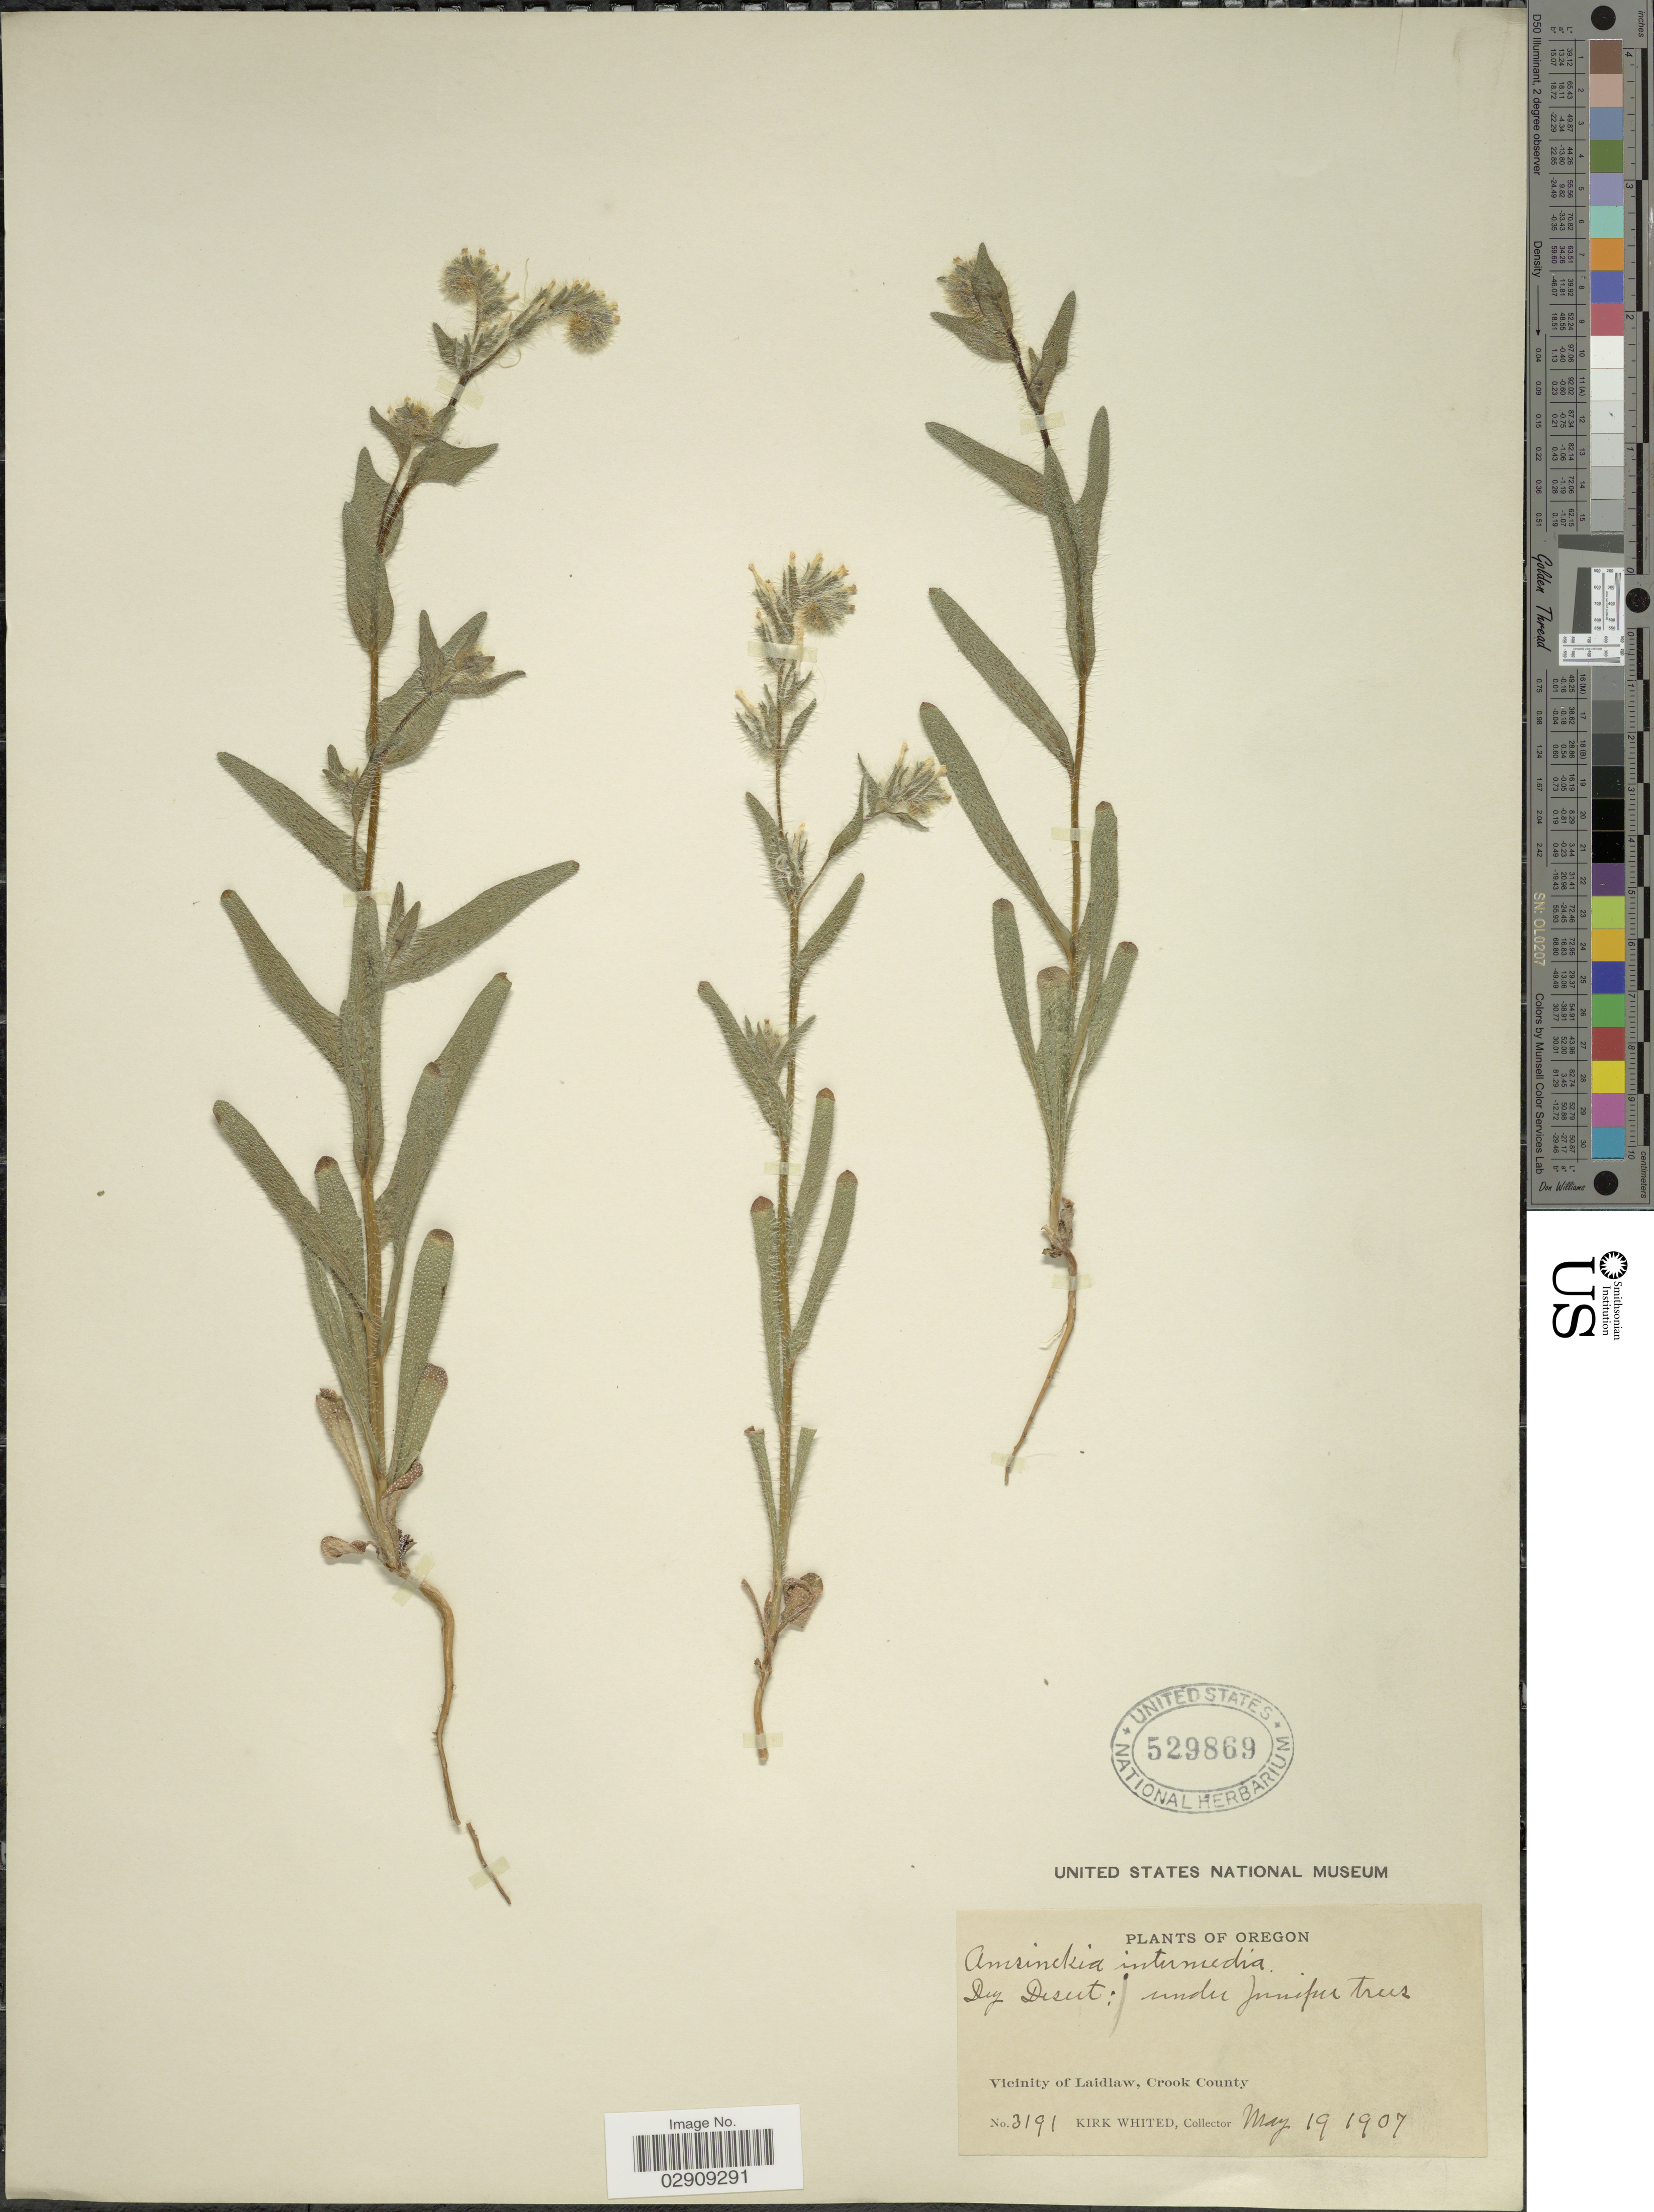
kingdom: Plantae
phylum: Tracheophyta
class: Magnoliopsida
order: Boraginales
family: Boraginaceae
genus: Amsinckia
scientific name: Amsinckia menziesii var. intermedia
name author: (Fisch. & C.A. Mey.) Ganders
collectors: K. Whited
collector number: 3191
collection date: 1907-05-19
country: United States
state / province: Oregon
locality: Vicinity of Laidlaw, Crook County.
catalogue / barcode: US 529869